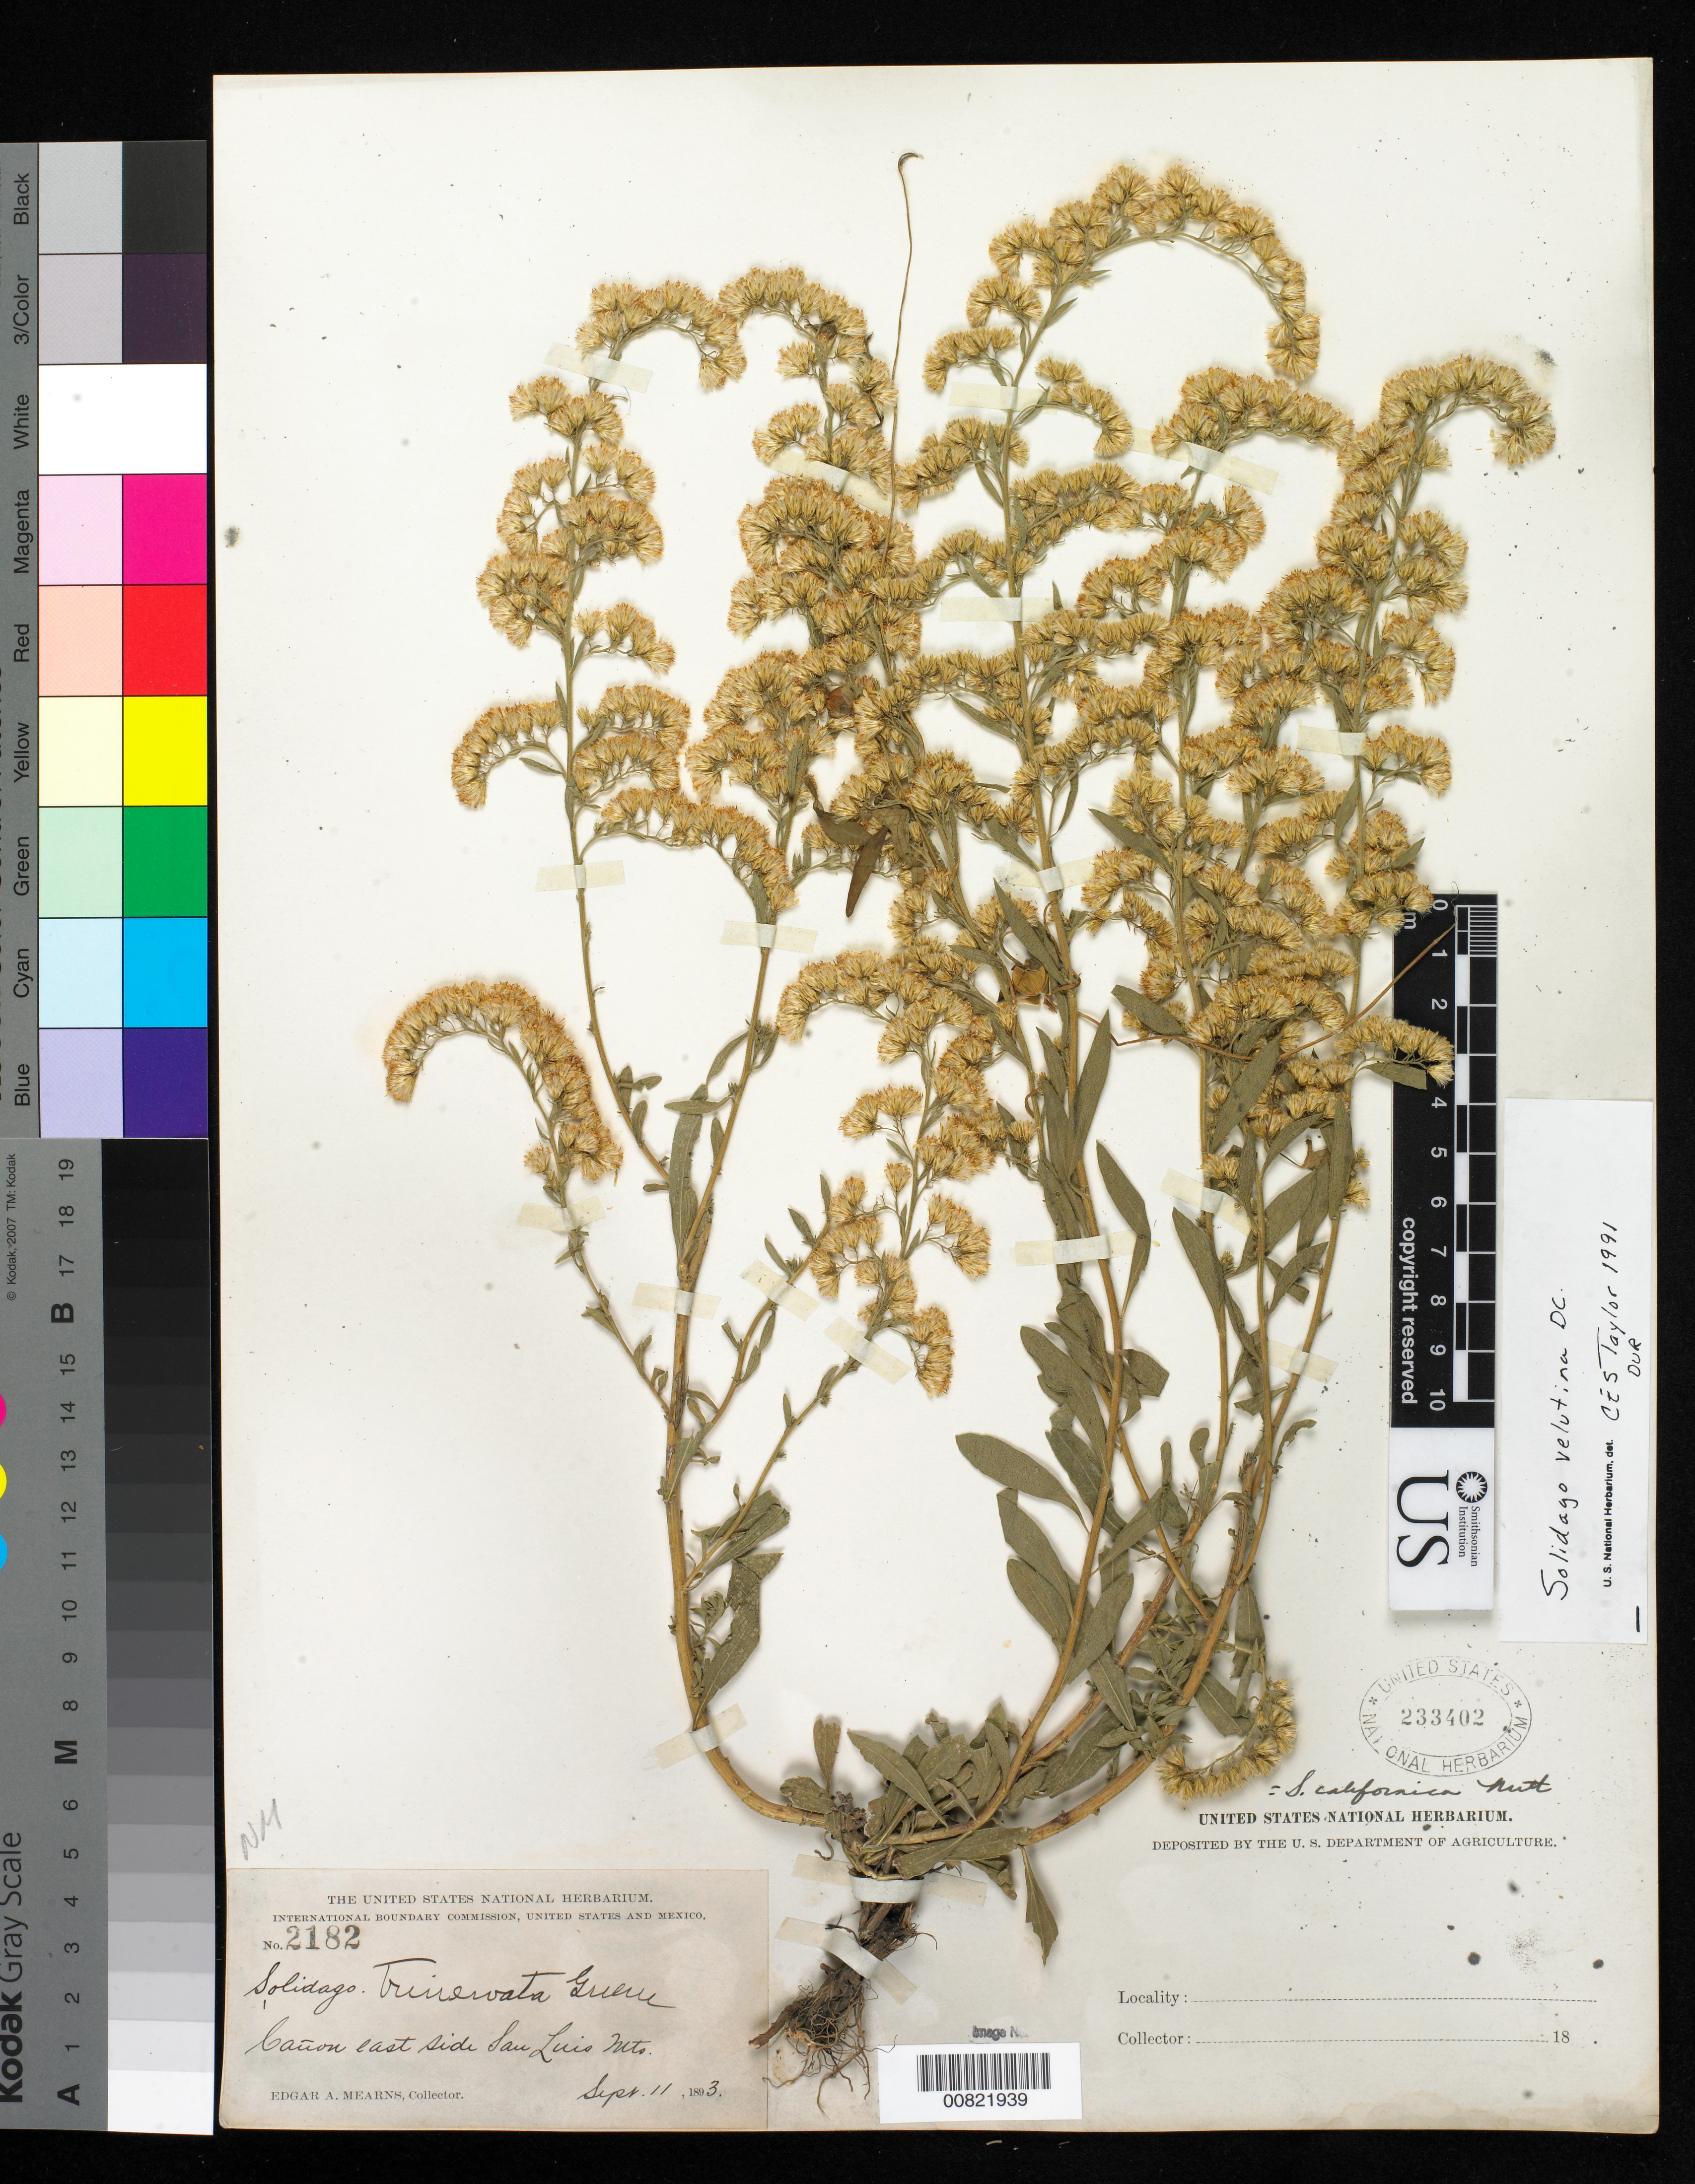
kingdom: Plantae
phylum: Tracheophyta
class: Magnoliopsida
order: Asterales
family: Asteraceae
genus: Solidago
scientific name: Solidago velutina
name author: DC.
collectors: E. A. Mearns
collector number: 2182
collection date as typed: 11 Sep 1893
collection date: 1893-09-11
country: United States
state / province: New Mexico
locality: Cañon east side San Luis Mts.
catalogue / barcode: US 233402